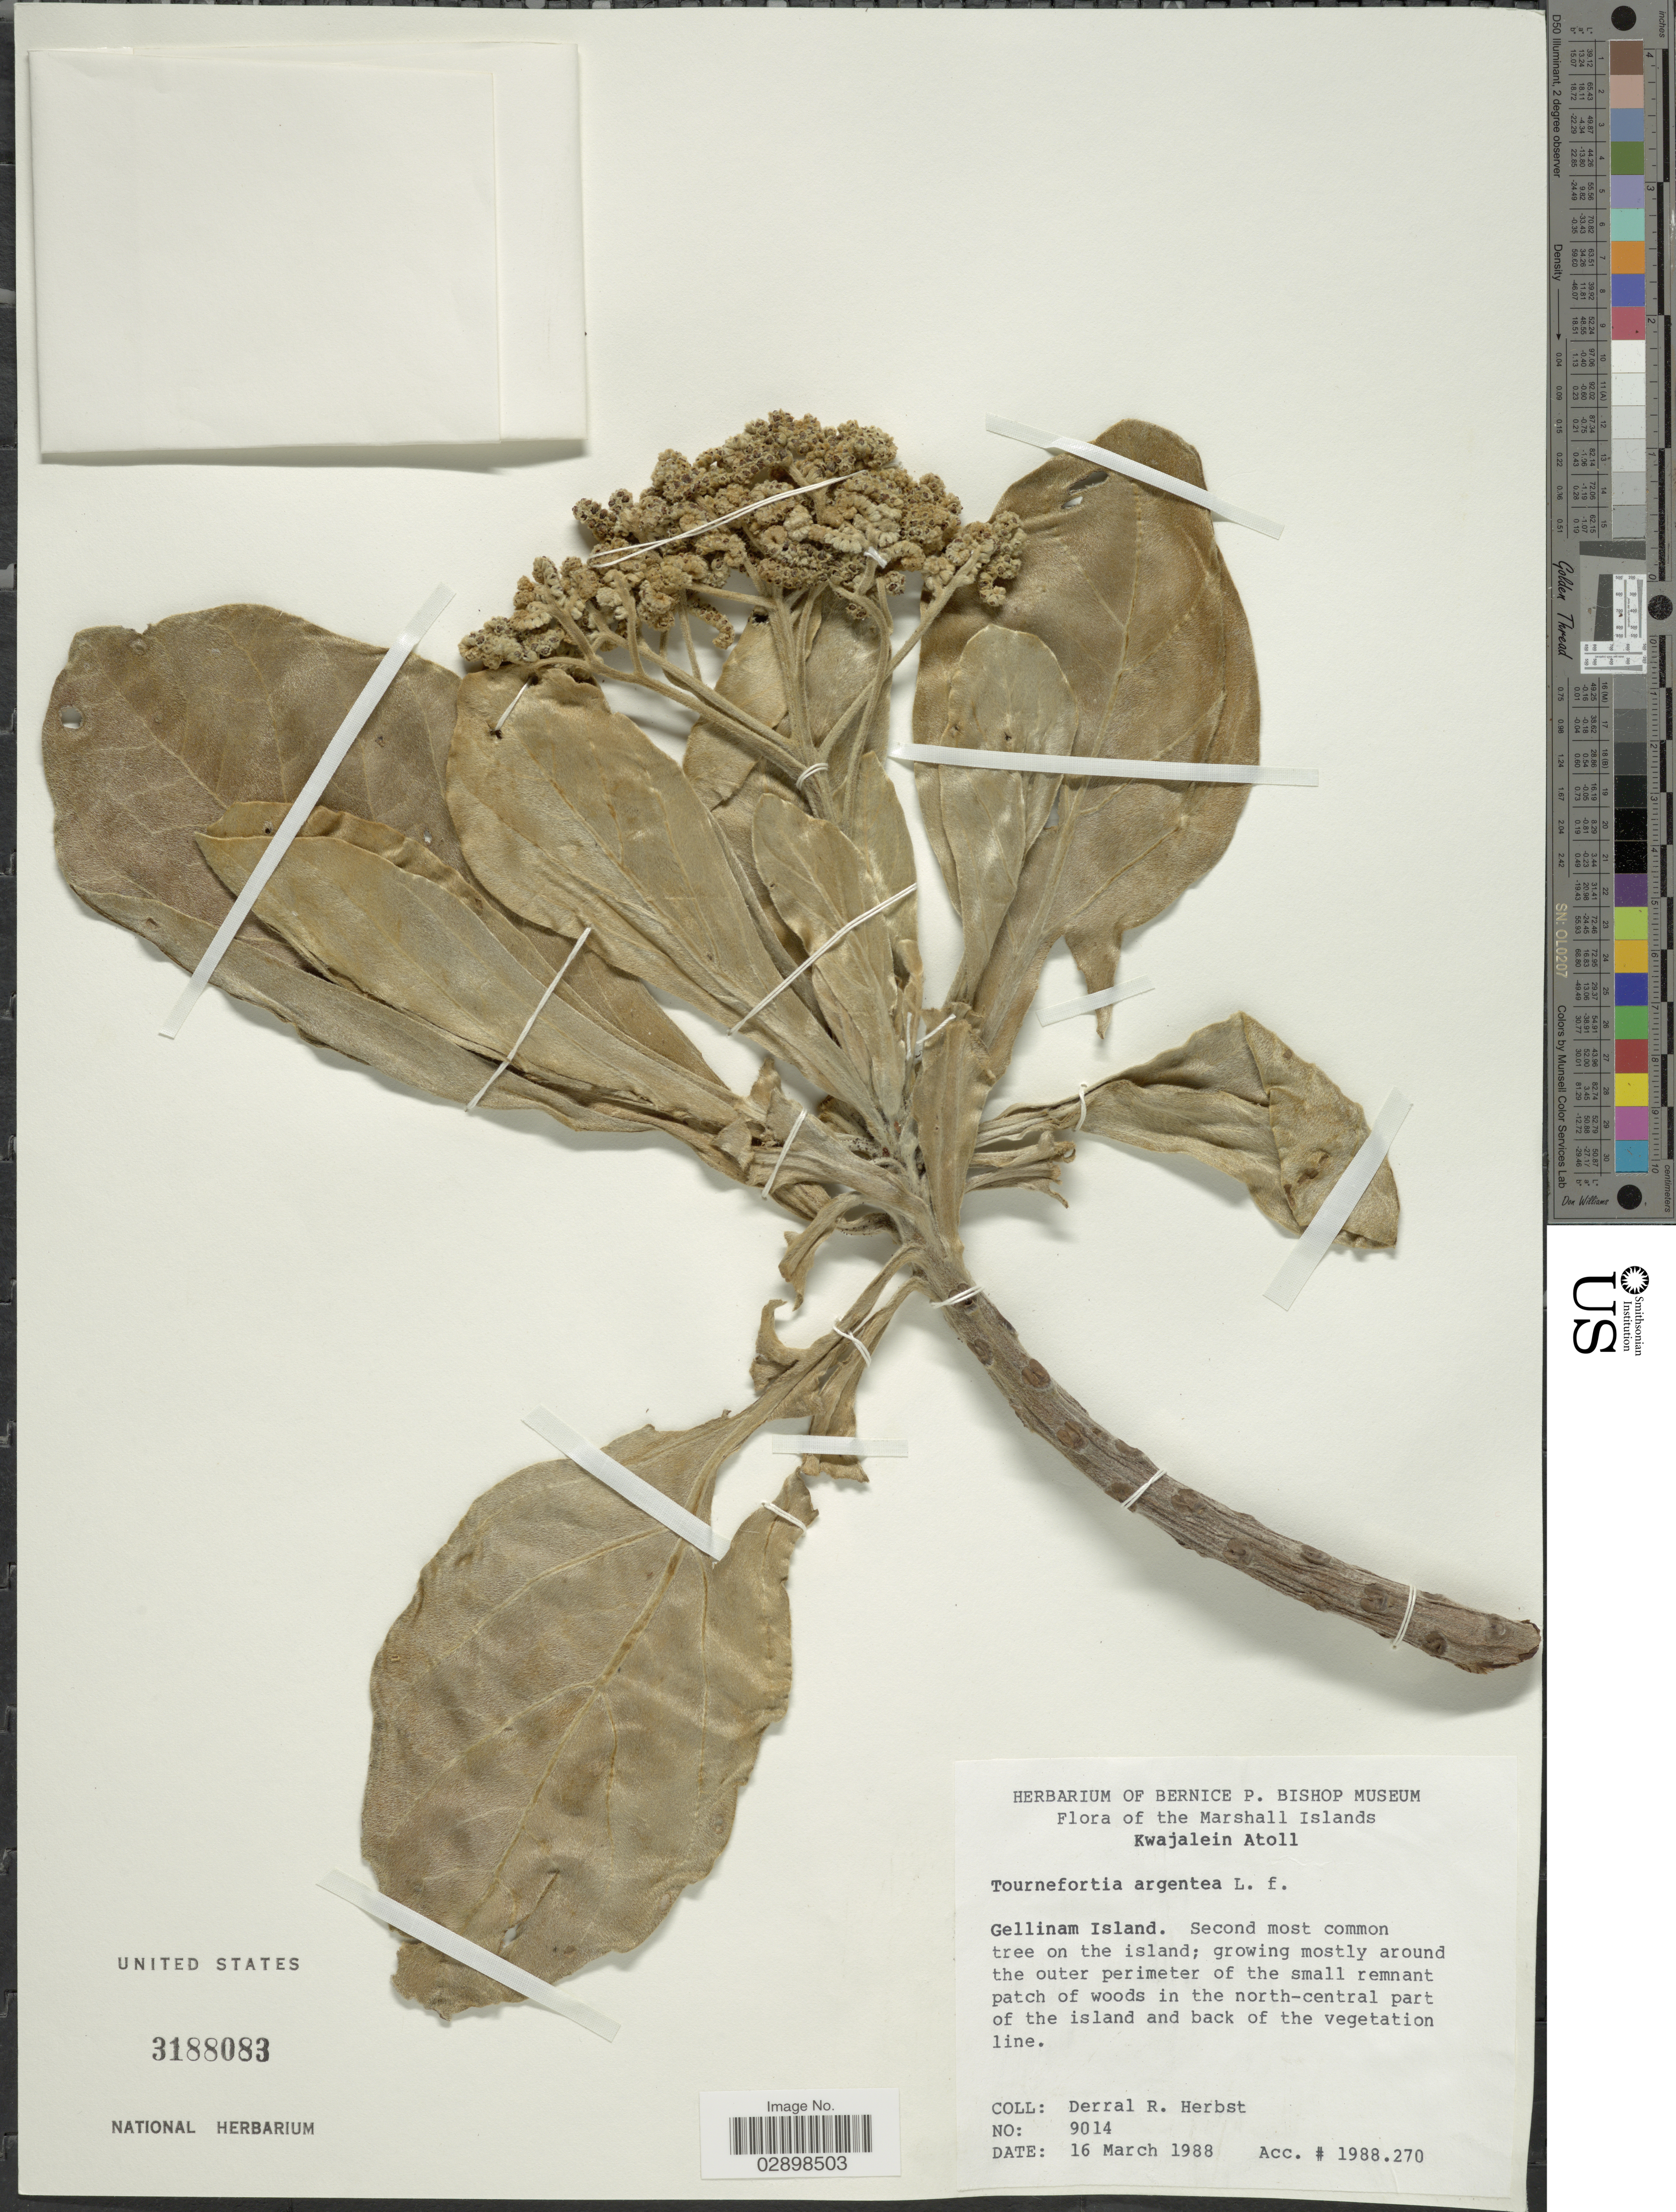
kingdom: Plantae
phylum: Tracheophyta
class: Magnoliopsida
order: Boraginales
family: Heliotropiaceae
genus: Heliotropium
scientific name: Heliotropium arboreum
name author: (Blanco) Mabberley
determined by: Wagner, W. L., (BOT), Smithsonian Institution - National Museum of Natural History (UNITED STATES)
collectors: D. R. Herbst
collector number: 9014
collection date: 1988-03-16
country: Marshall Islands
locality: Kwajalein Atoll. Gellinam Island.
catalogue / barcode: US 3188083